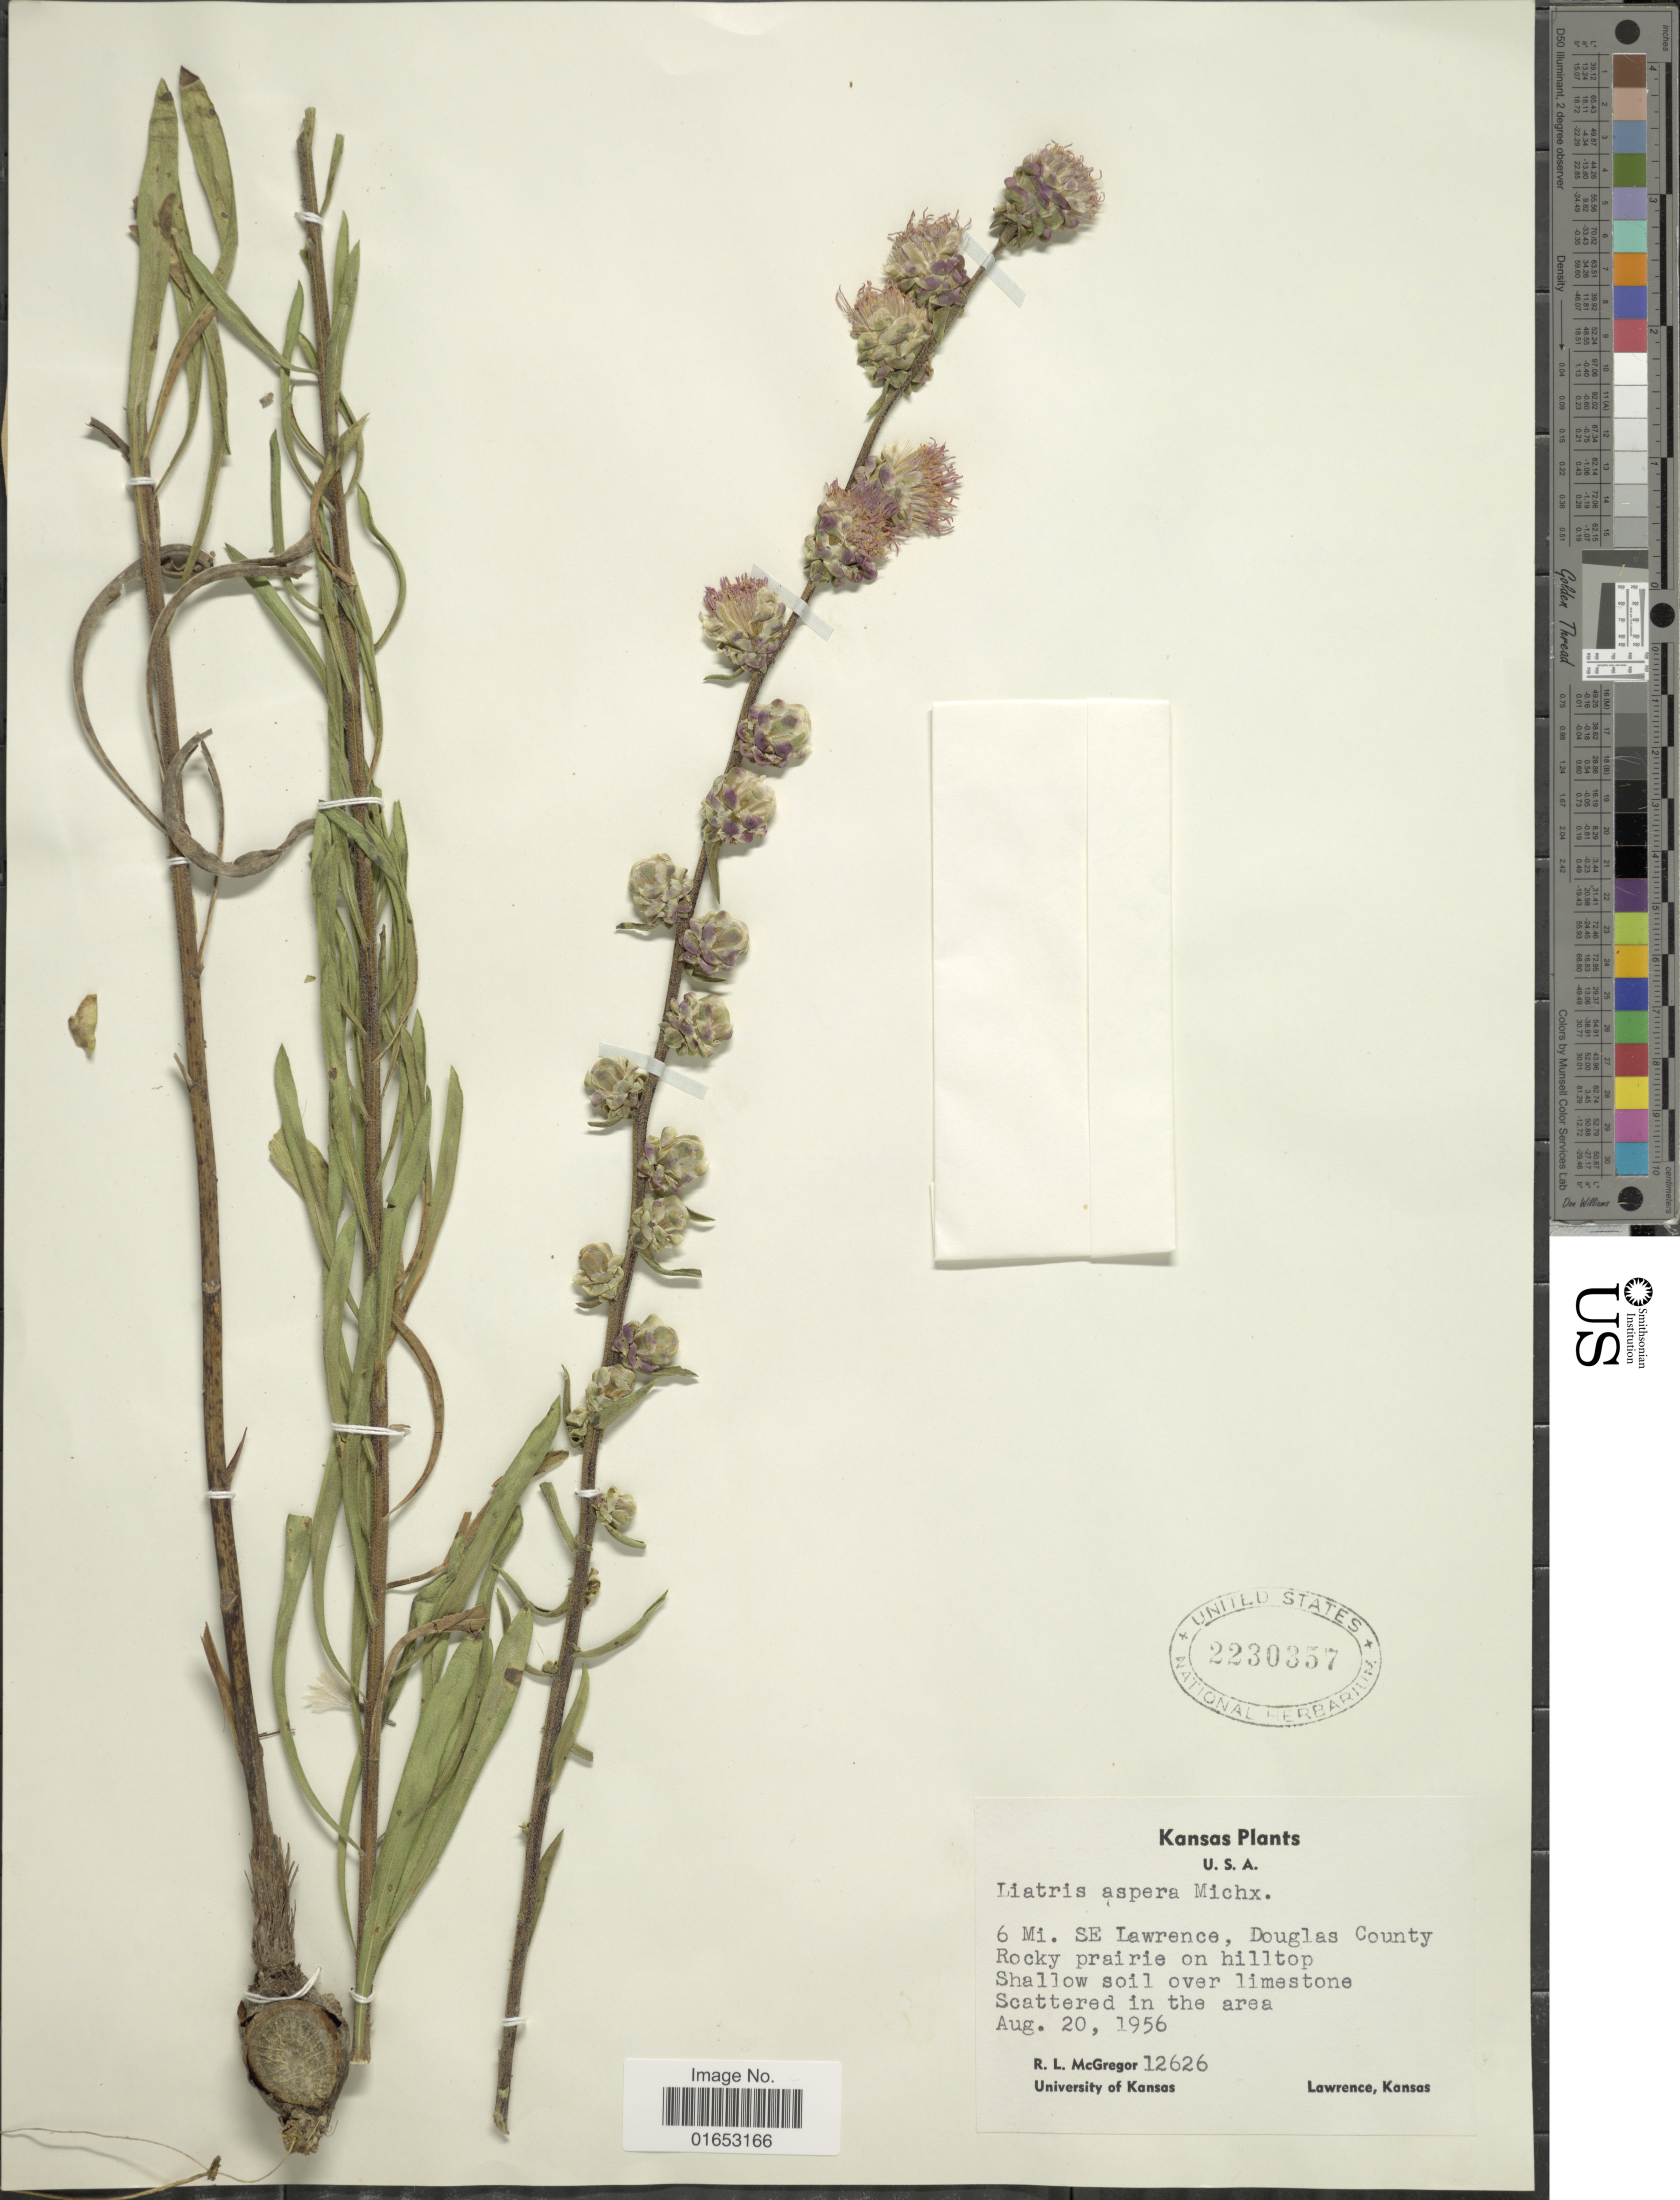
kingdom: Plantae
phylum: Tracheophyta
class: Magnoliopsida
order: Asterales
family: Asteraceae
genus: Liatris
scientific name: Liatris aspera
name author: Michx.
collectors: R. McGregor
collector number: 12626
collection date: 1956-08-20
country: United States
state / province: Kansas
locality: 6 mi. SE Lawrence, Douglas County Rocky prairie on hilltop, Shallow soil over limestone, Scattered in the area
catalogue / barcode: US 2230357